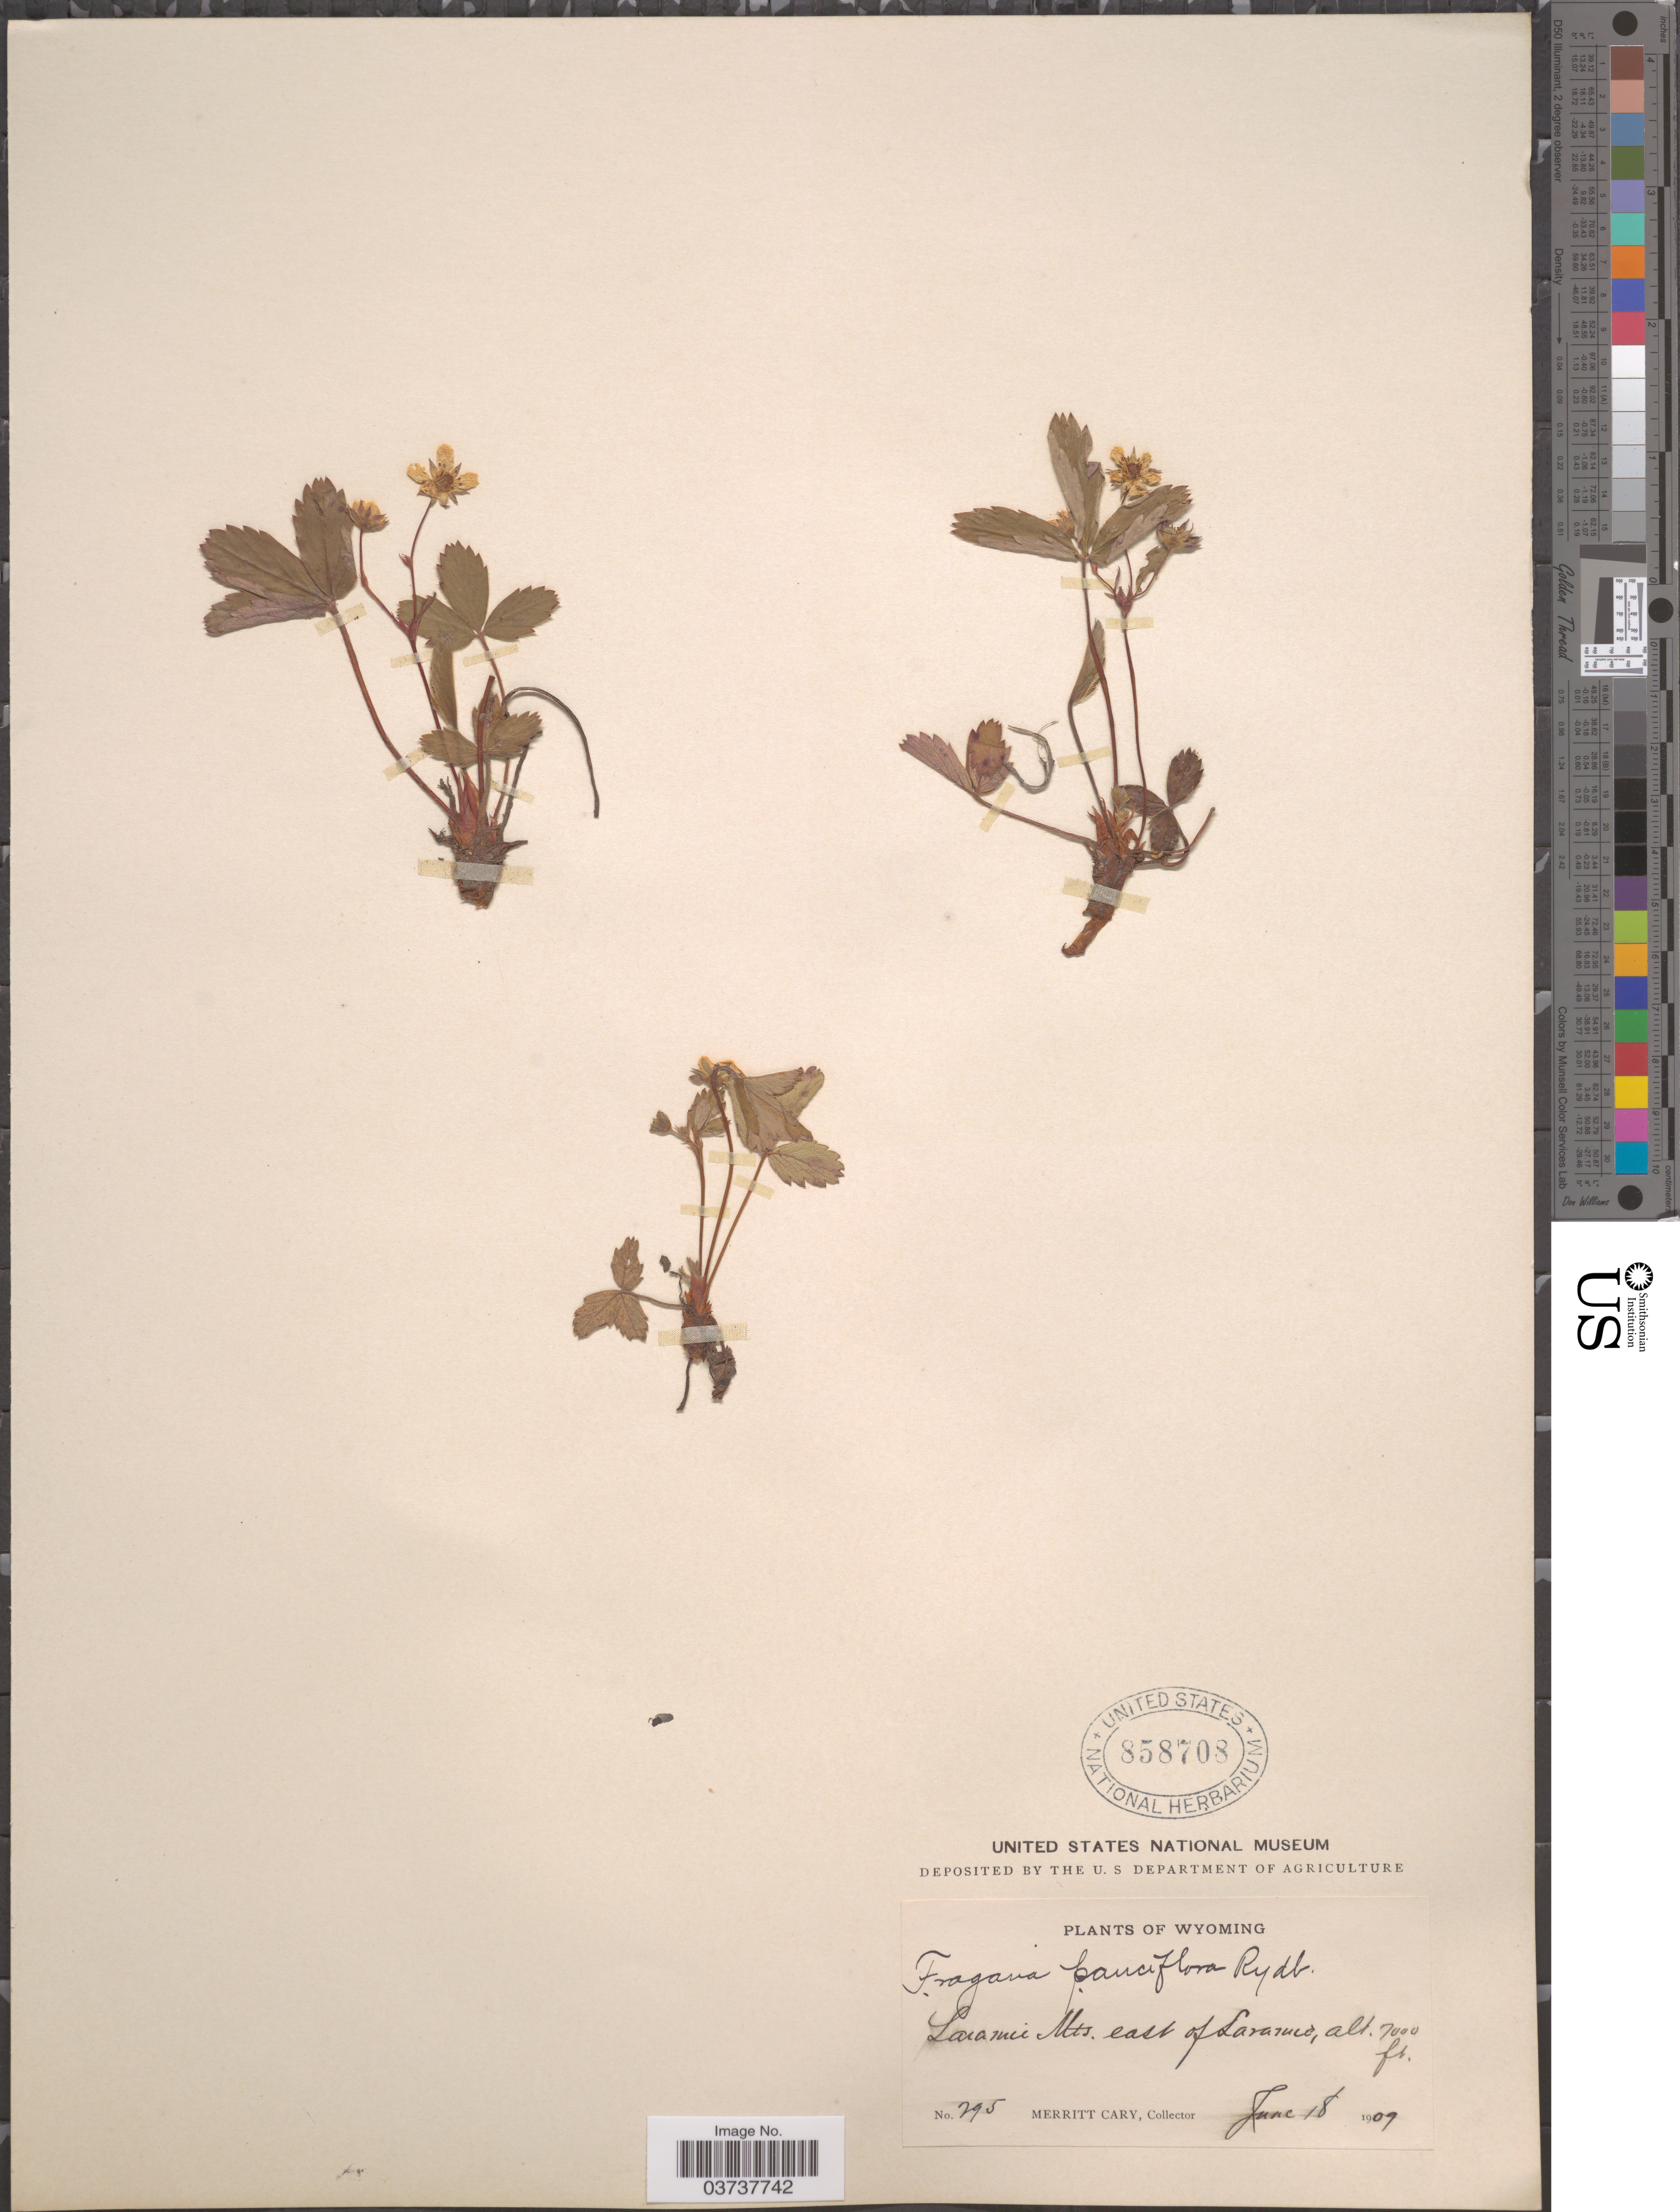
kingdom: Plantae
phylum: Tracheophyta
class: Magnoliopsida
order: Rosales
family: Rosaceae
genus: Fragaria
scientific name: Fragaria virginiana subsp. glauca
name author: (S. Watson) Staudt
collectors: M. Cary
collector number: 295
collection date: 1909-06-18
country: United States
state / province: Wyoming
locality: Laramie Mts. east of Laramie.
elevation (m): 2134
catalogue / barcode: US 858708